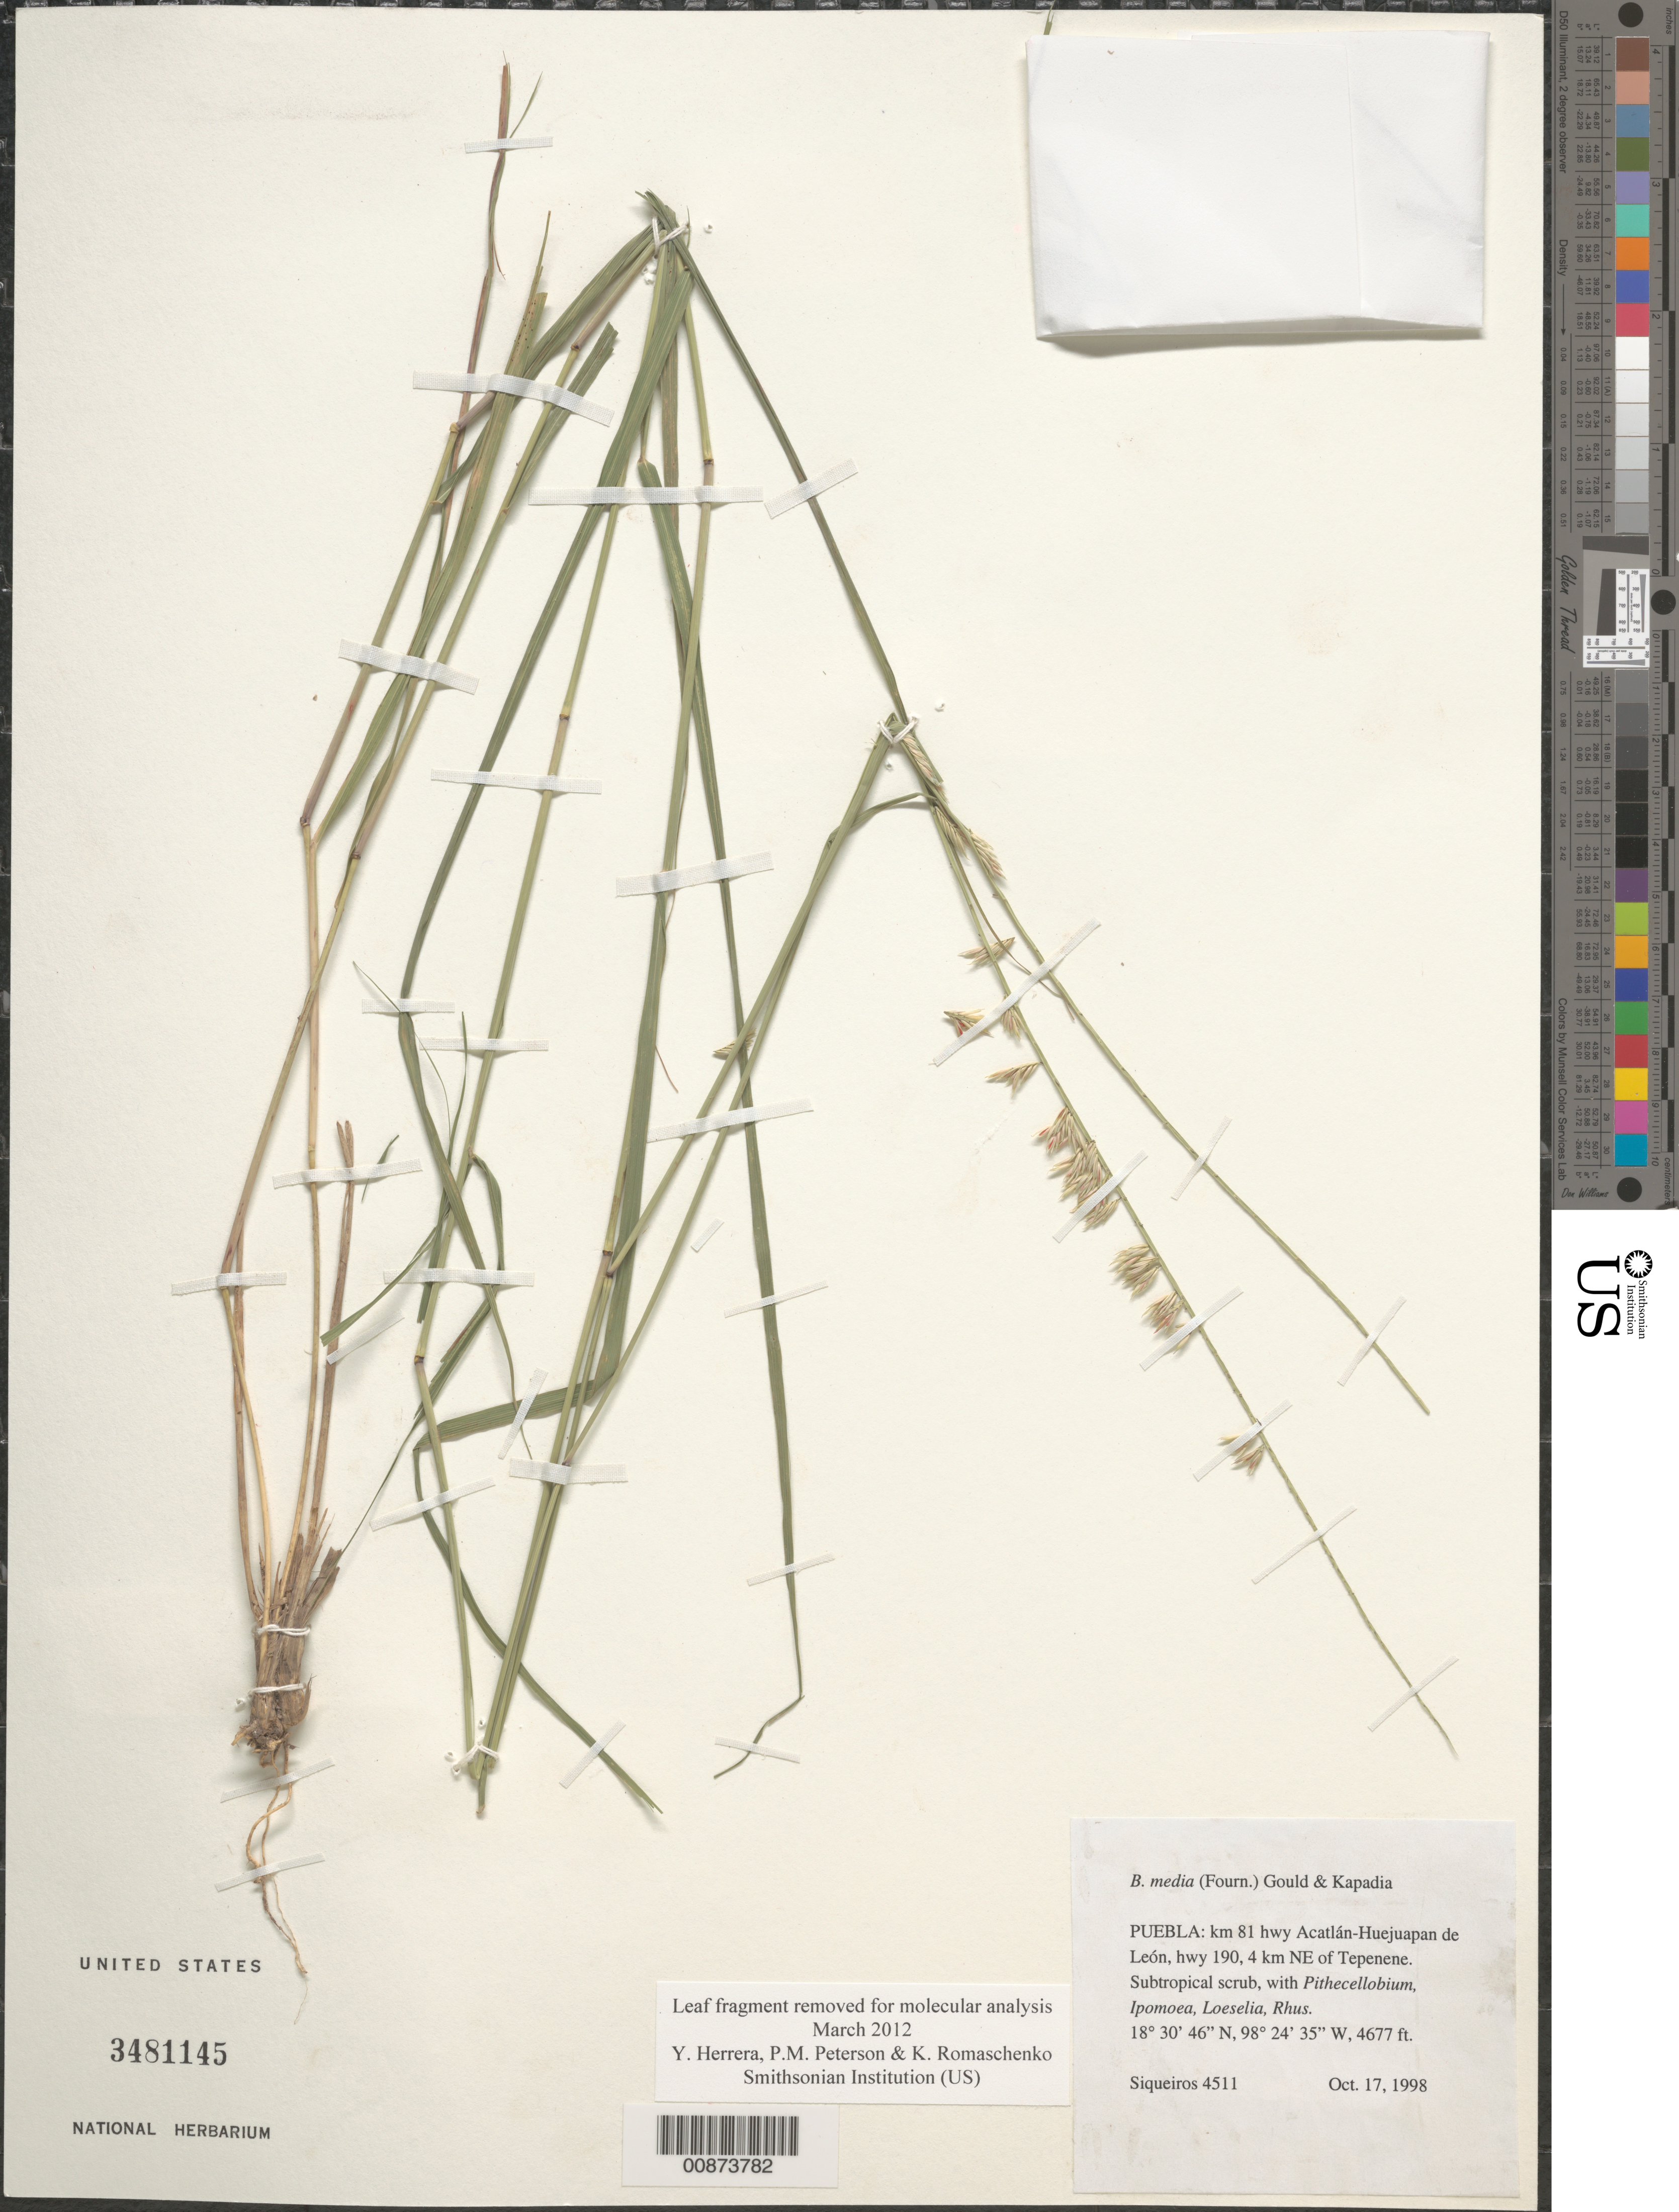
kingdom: Plantae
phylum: Tracheophyta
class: Liliopsida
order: Poales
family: Poaceae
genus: Bouteloua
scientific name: Bouteloua media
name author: (E. Fourn.) Gould & Kapadia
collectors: M. E. Siqueiros Delgado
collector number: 4511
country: Mexico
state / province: Puebla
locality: Acatlan-Huejuapan de Leon, NE of Tepenene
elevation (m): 4677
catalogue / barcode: US 3481145